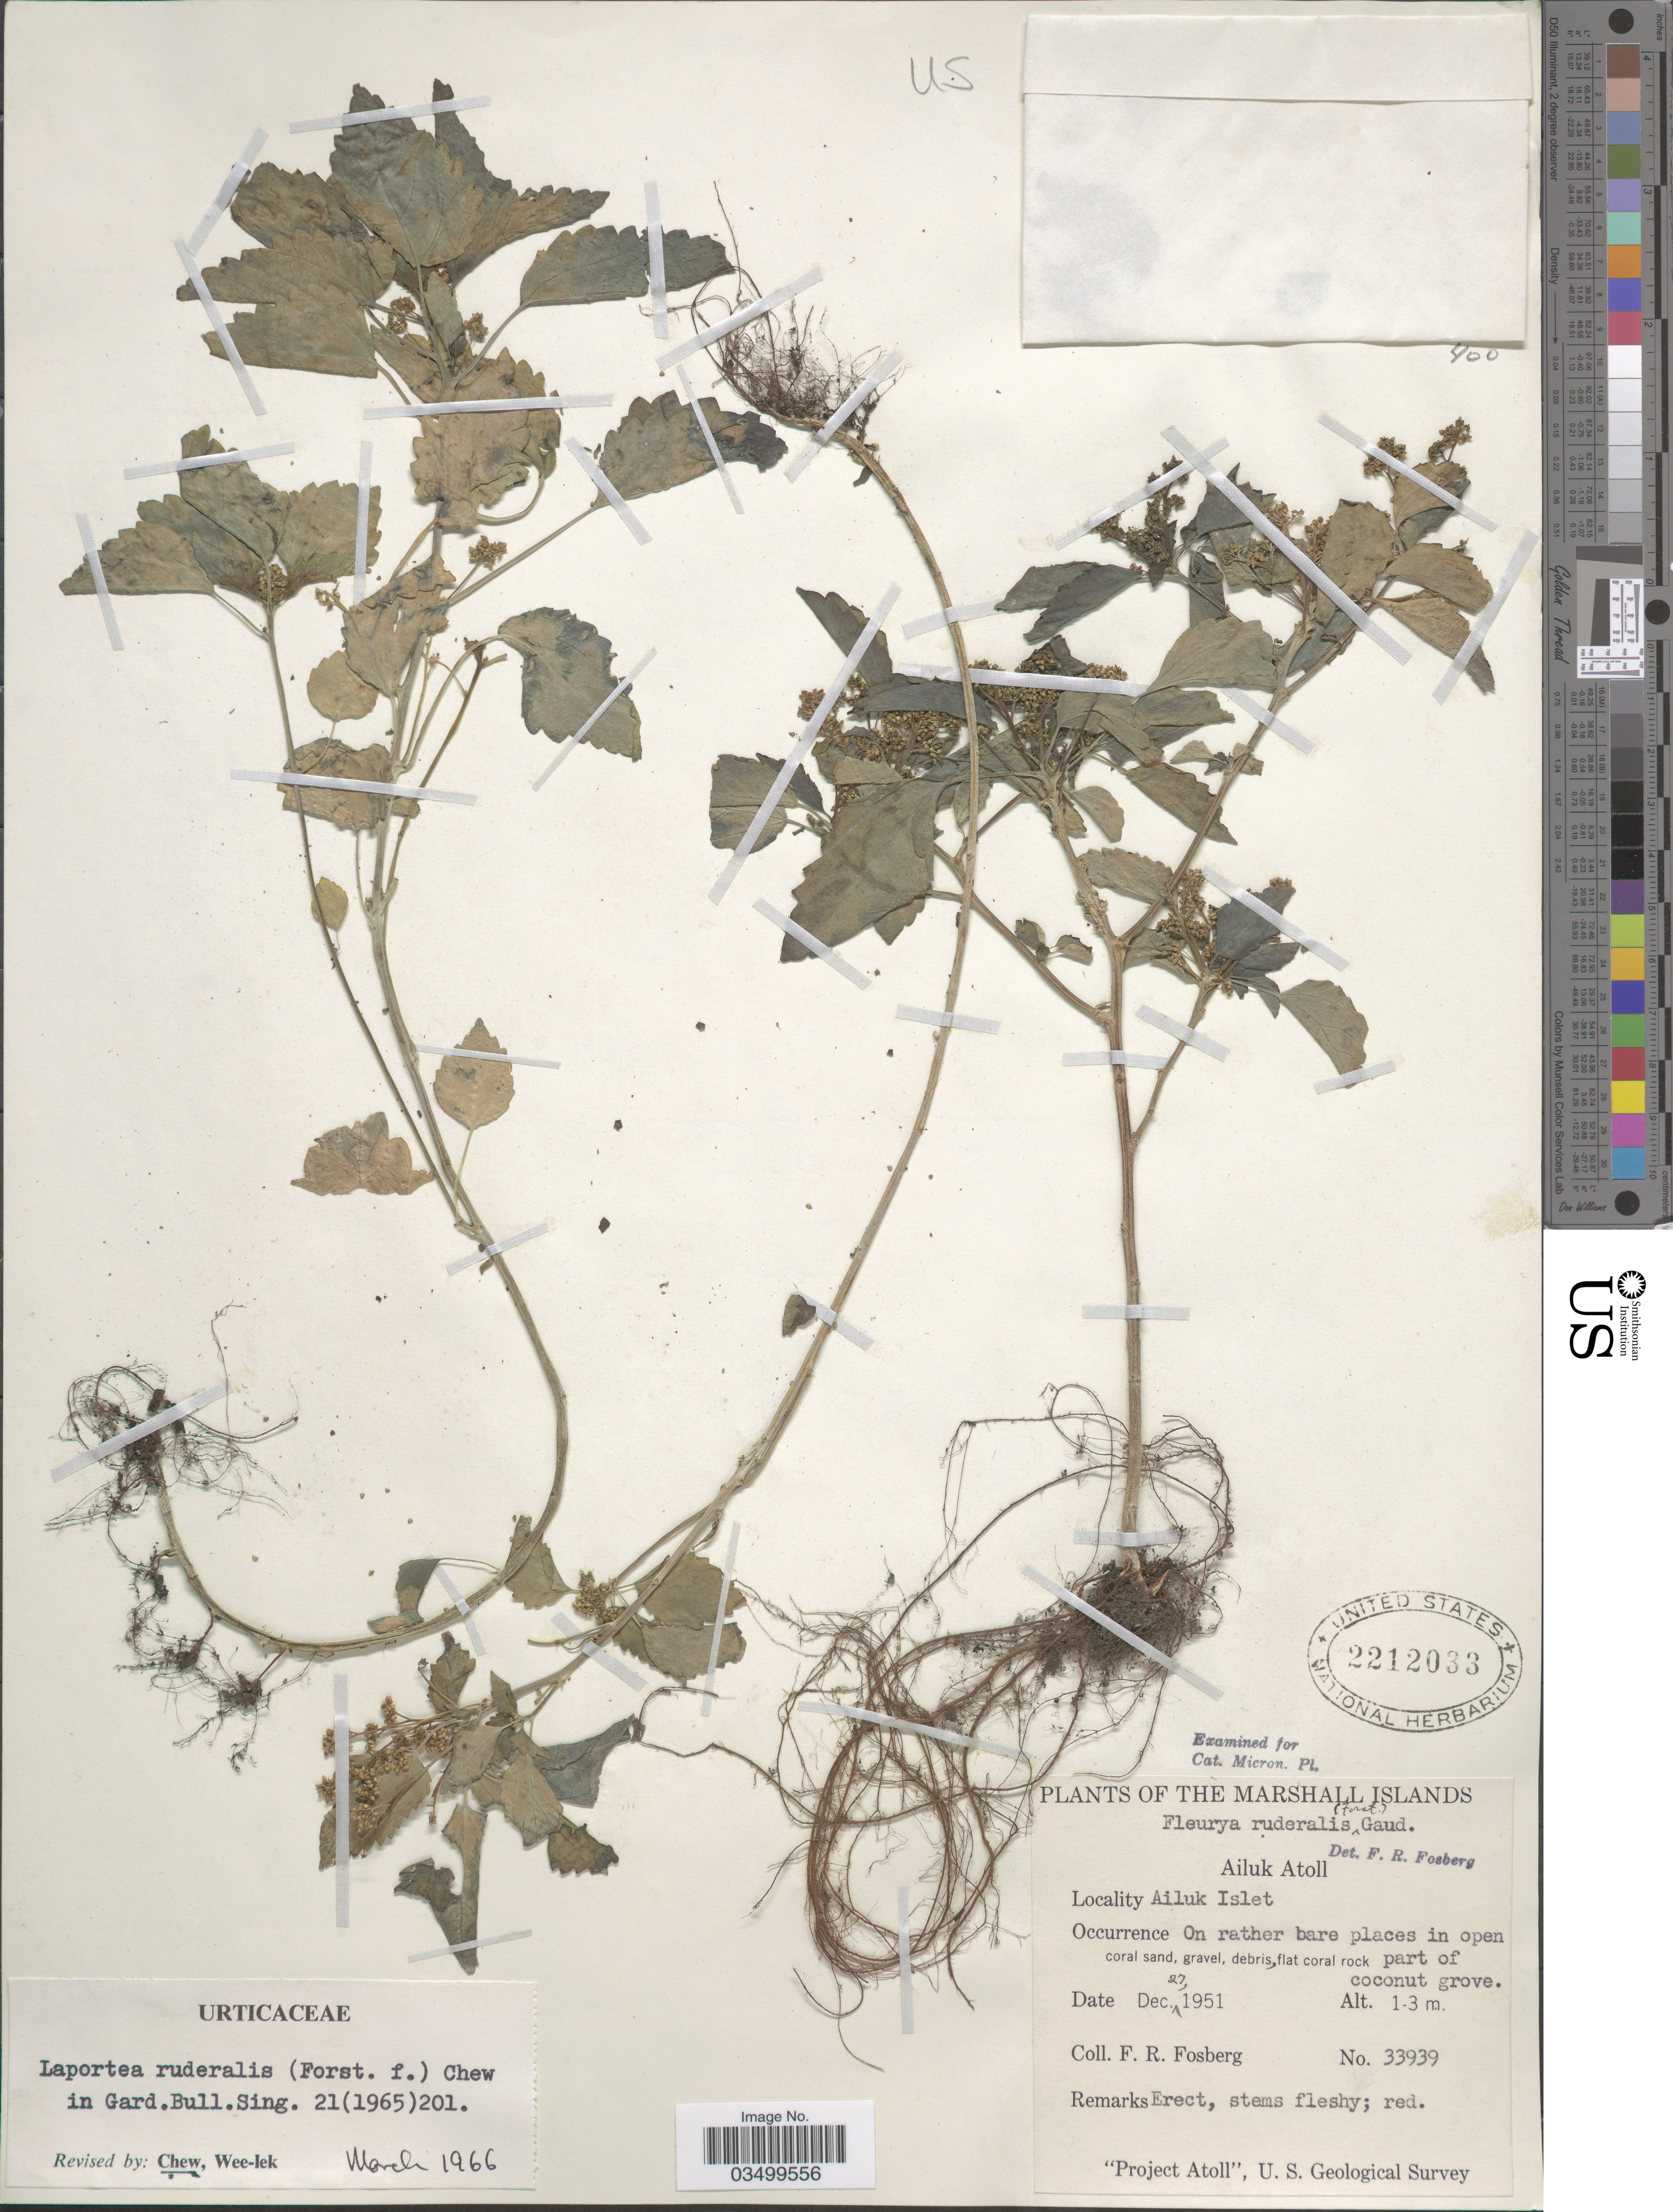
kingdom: Plantae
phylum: Tracheophyta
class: Magnoliopsida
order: Rosales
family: Urticaceae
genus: Laportea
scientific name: Laportea ruderalis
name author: (G. Forst.) Chew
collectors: F. R. Fosberg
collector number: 33939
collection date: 1951-12-27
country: Marshall Islands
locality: Ailuk Atoll. Ailuk Islet.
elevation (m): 1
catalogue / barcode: US 2212033